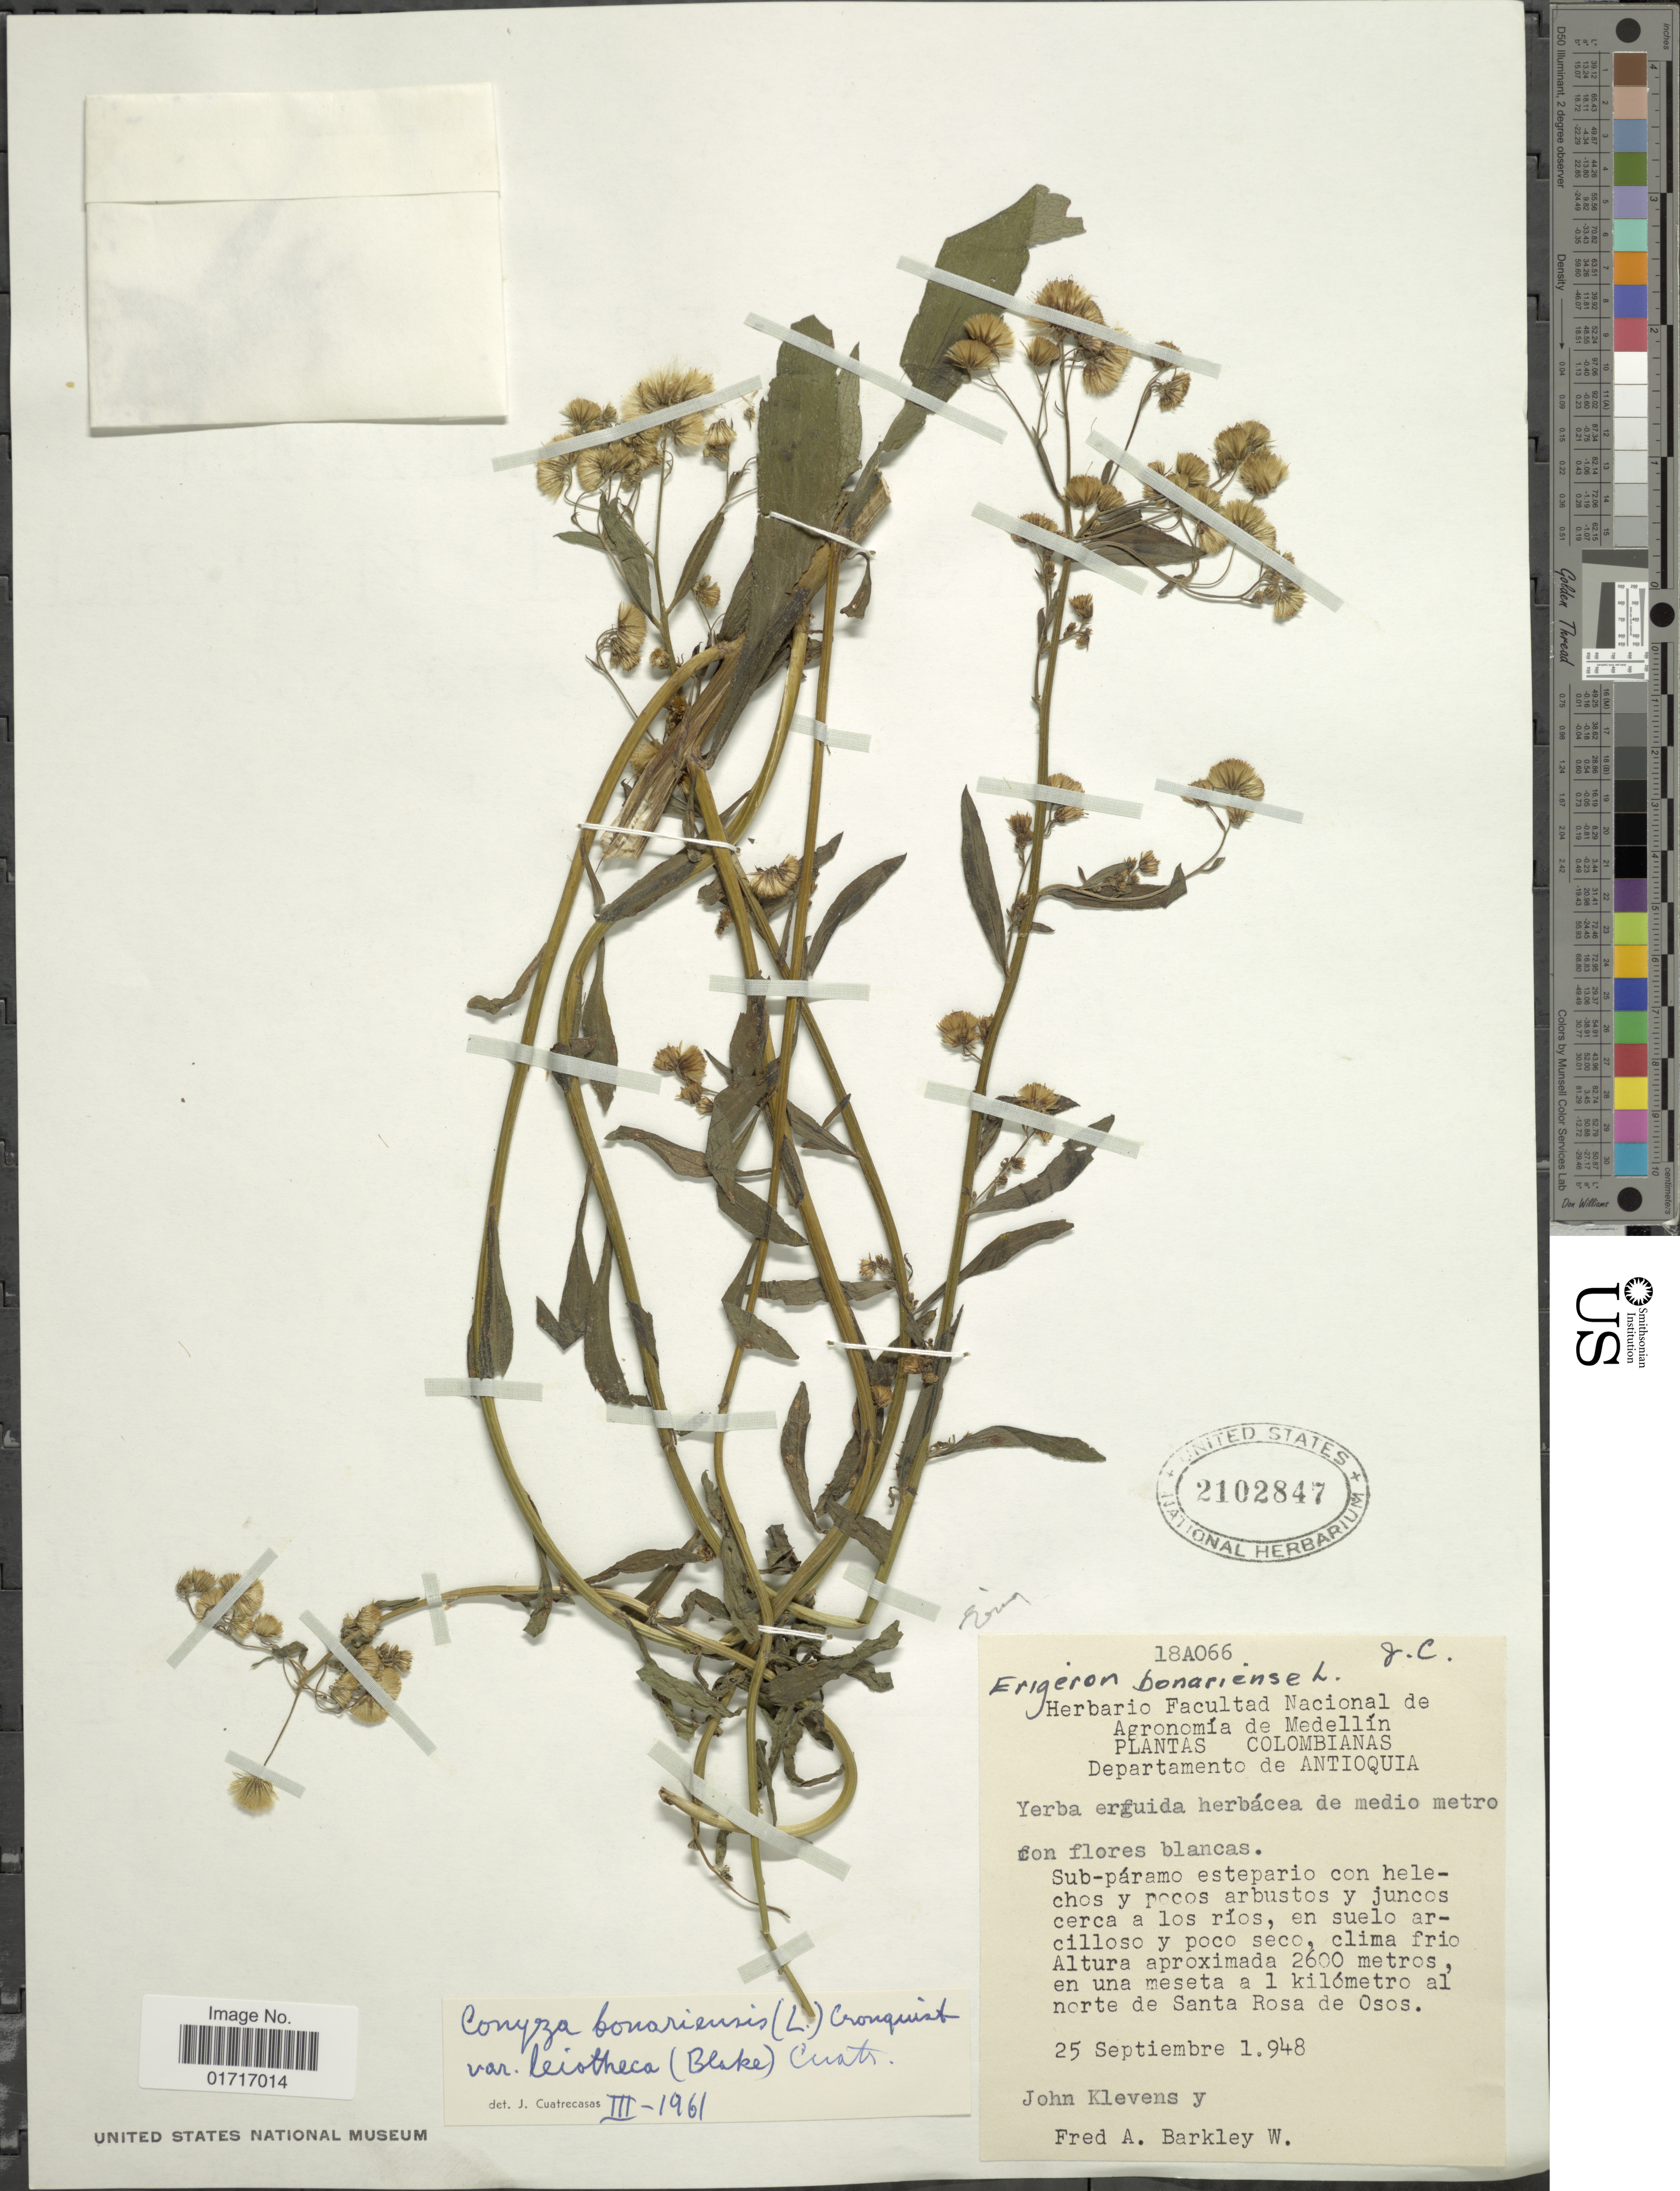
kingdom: Plantae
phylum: Tracheophyta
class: Magnoliopsida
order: Asterales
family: Asteraceae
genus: Conyza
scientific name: Conyza bonariensis var. leiotheca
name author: (S.F. Blake) Cuatrec.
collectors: J. Klevens & F. A. Barkley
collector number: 18A066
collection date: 1948-09-25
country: Colombia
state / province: Antioquia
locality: Departameno de Antioquia. en una meseta a 1 kilometro al norte de Santa Rosa de Osos.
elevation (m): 2600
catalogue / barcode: US 2102847